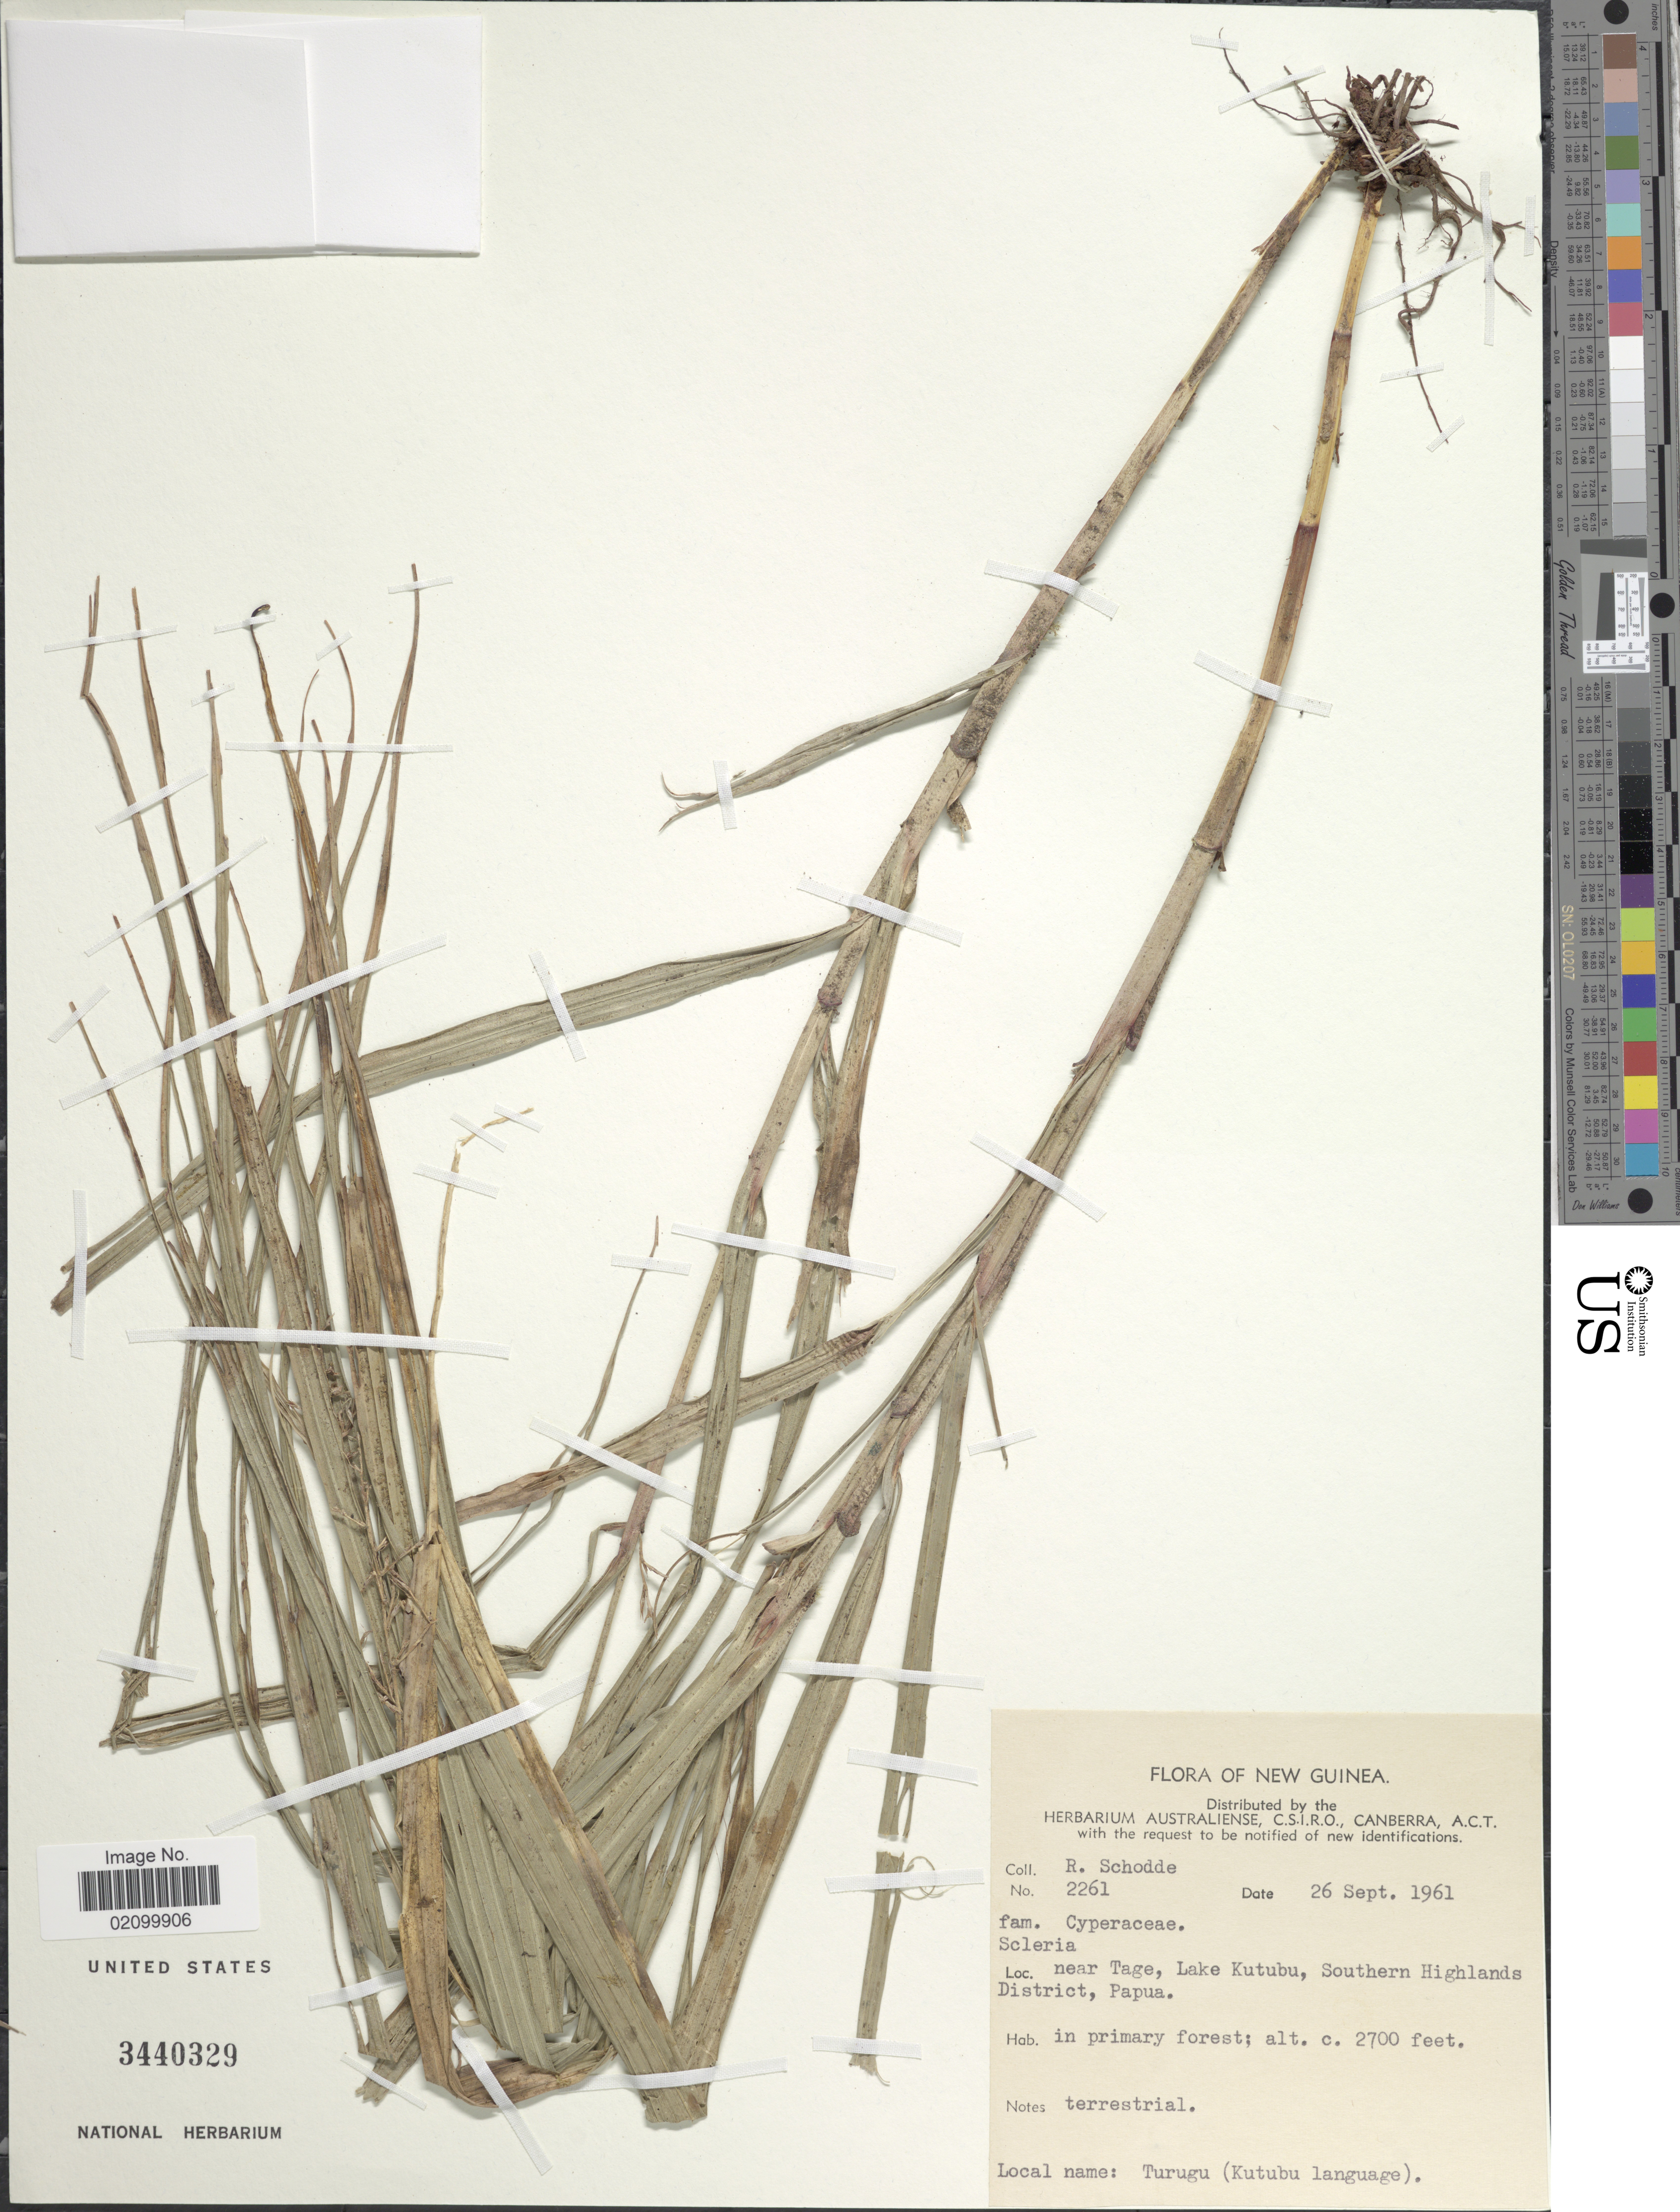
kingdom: Plantae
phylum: Tracheophyta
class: Liliopsida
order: Poales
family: Cyperaceae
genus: Scleria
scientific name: Scleria terrestris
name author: (L.) Fassett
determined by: Kern, J. H.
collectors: R. Schodde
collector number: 2261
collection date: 1961-09-26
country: Papua New Guinea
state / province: Southern Highlands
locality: New Guinea, near Tage, Lake Kutubu, Southern Highlands District, Papua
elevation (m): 823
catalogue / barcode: US 3440329